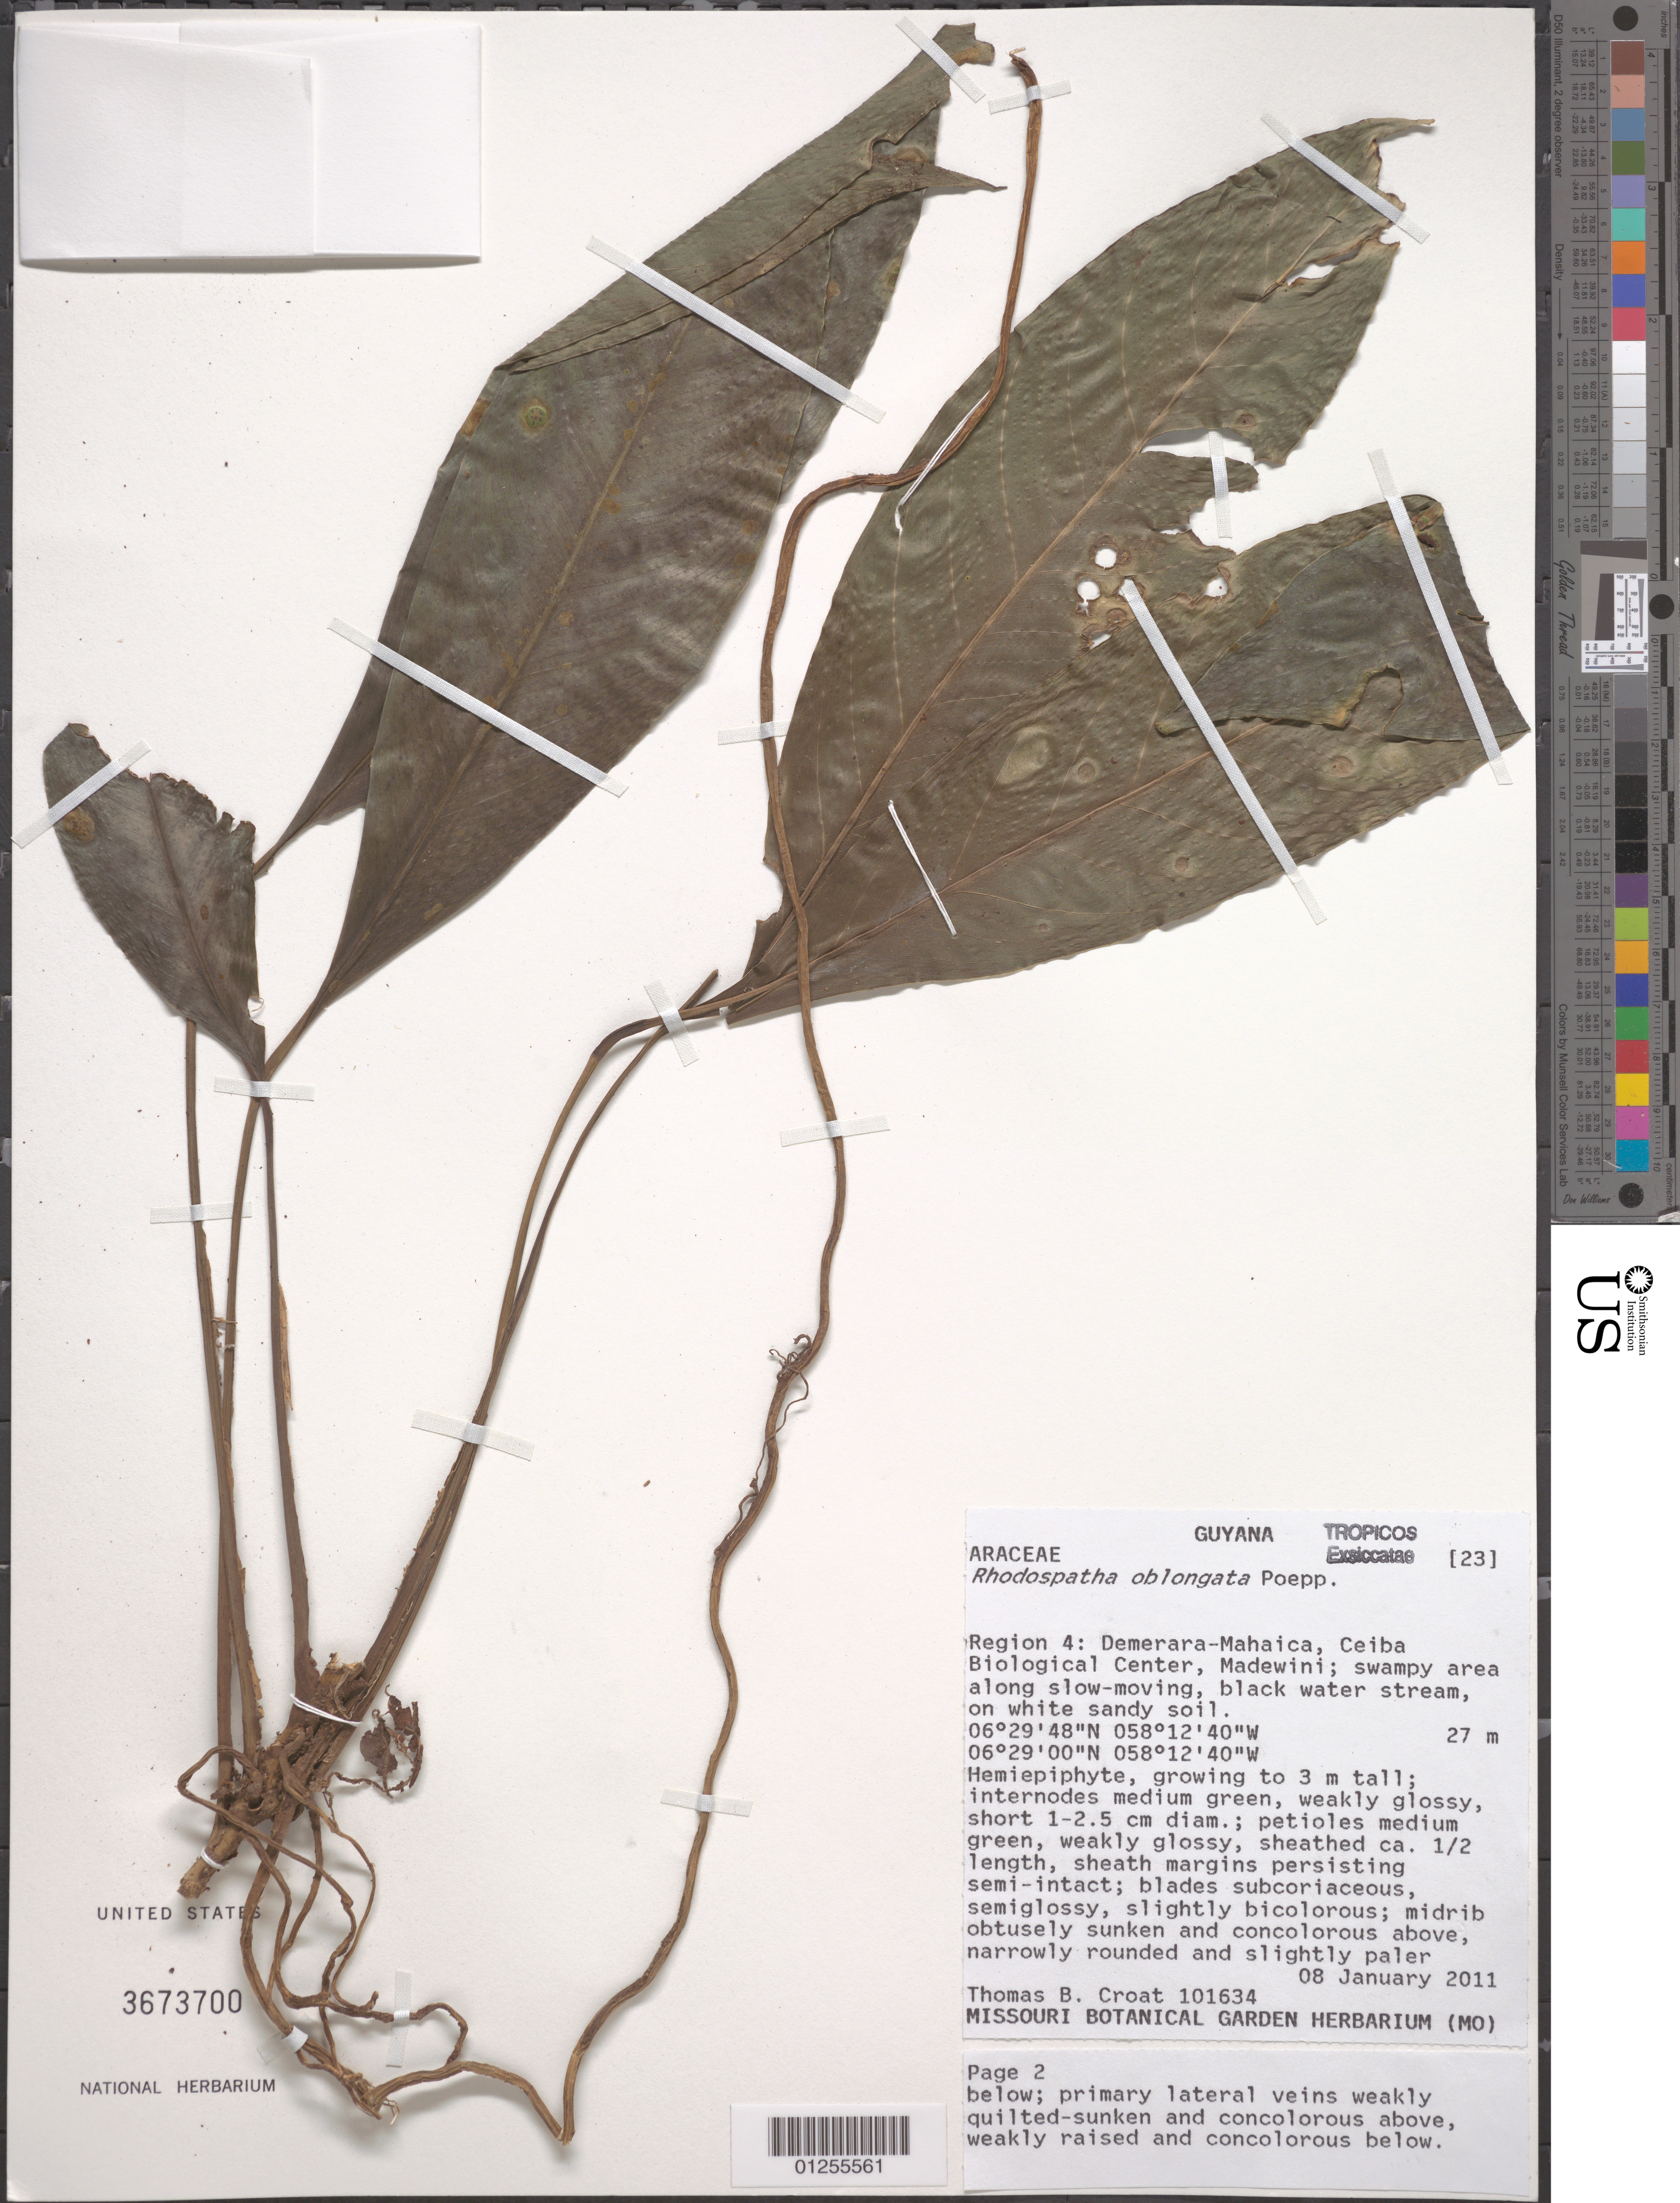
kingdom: Plantae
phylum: Tracheophyta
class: Liliopsida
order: Alismatales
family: Araceae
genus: Rhodospatha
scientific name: Rhodospatha oblongata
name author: Poepp.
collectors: T. B. Croat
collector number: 101634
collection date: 2011-01-08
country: Guyana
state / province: Demerara-Mahaica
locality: Ceiba Biological Center, Madewini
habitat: Swampy area along slow-moving, black water stream, on white sandy soil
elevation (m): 27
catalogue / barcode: US 3673700